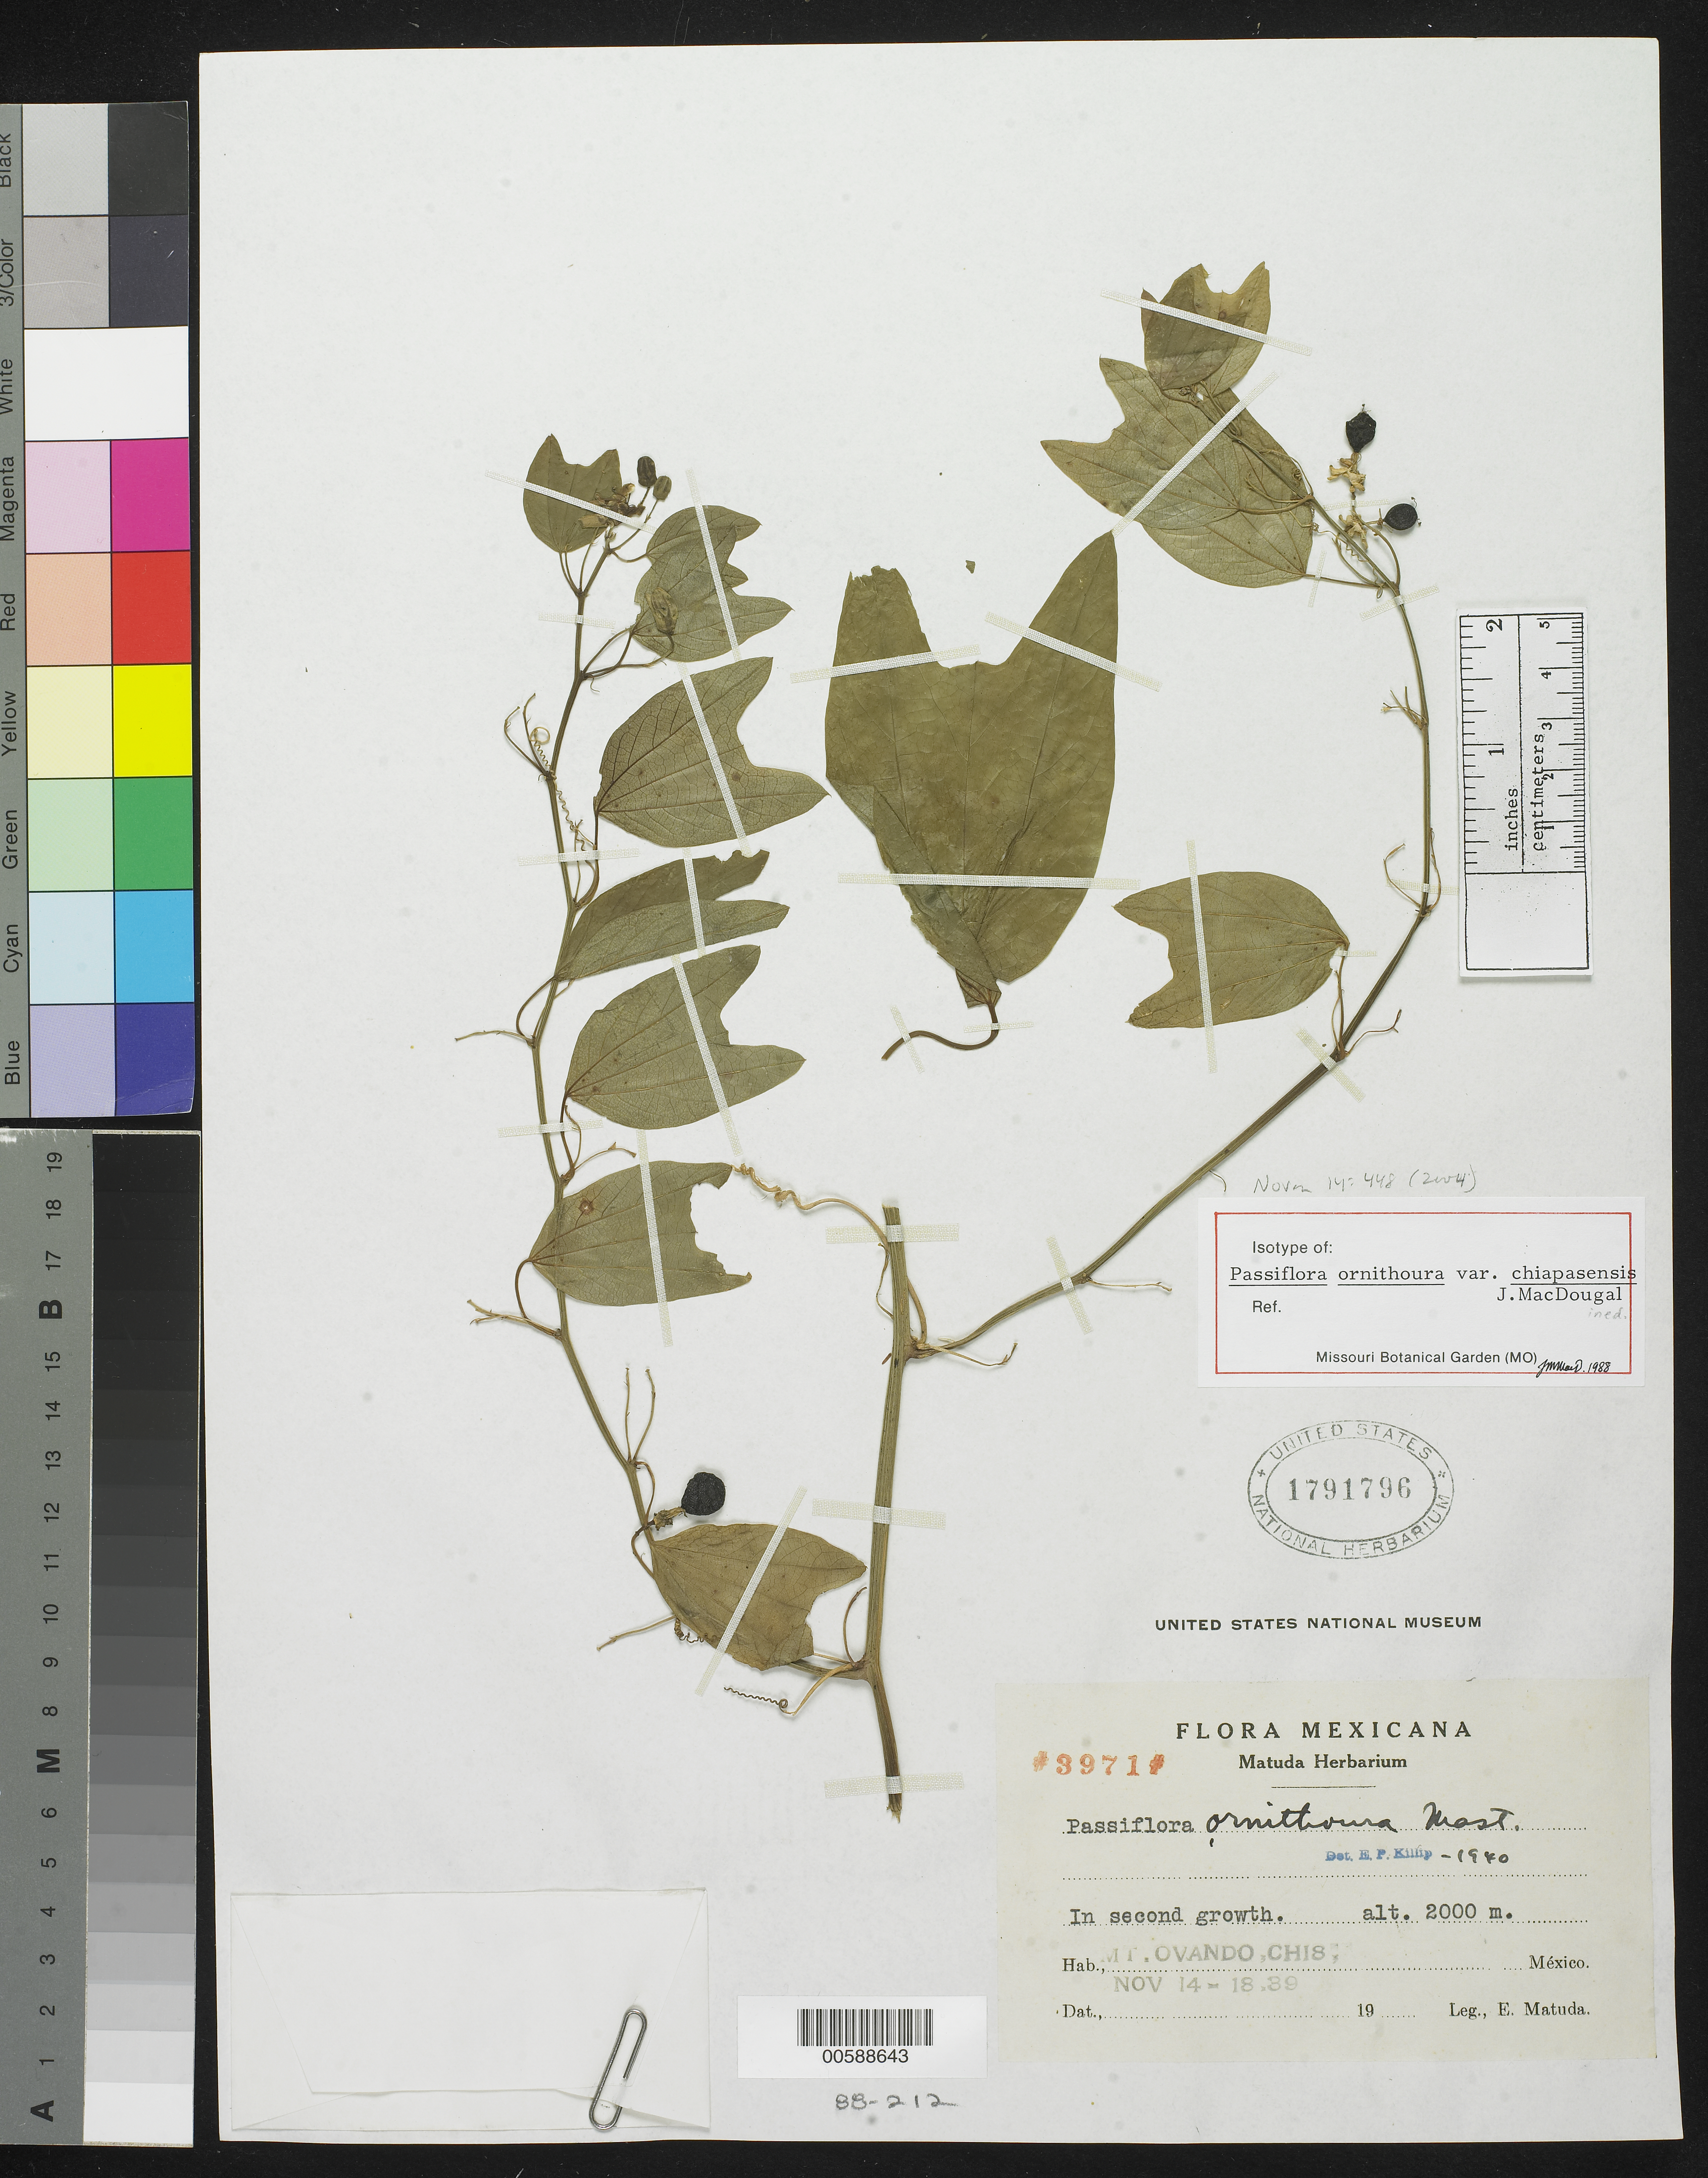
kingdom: Plantae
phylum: Tracheophyta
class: Magnoliopsida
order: Malpighiales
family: Passifloraceae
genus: Passiflora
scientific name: Passiflora ornithoura var. chiapasensis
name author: J.M. MacDougal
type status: Isotype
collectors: E. Matuda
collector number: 3971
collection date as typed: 14 Nov 1939 to 18 Nov 1939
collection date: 1939-11-14/1939-11-18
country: Mexico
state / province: Chiapas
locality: Mt. Ovando.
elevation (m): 2000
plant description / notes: Holotype at MEXU.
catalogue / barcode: US 1791796